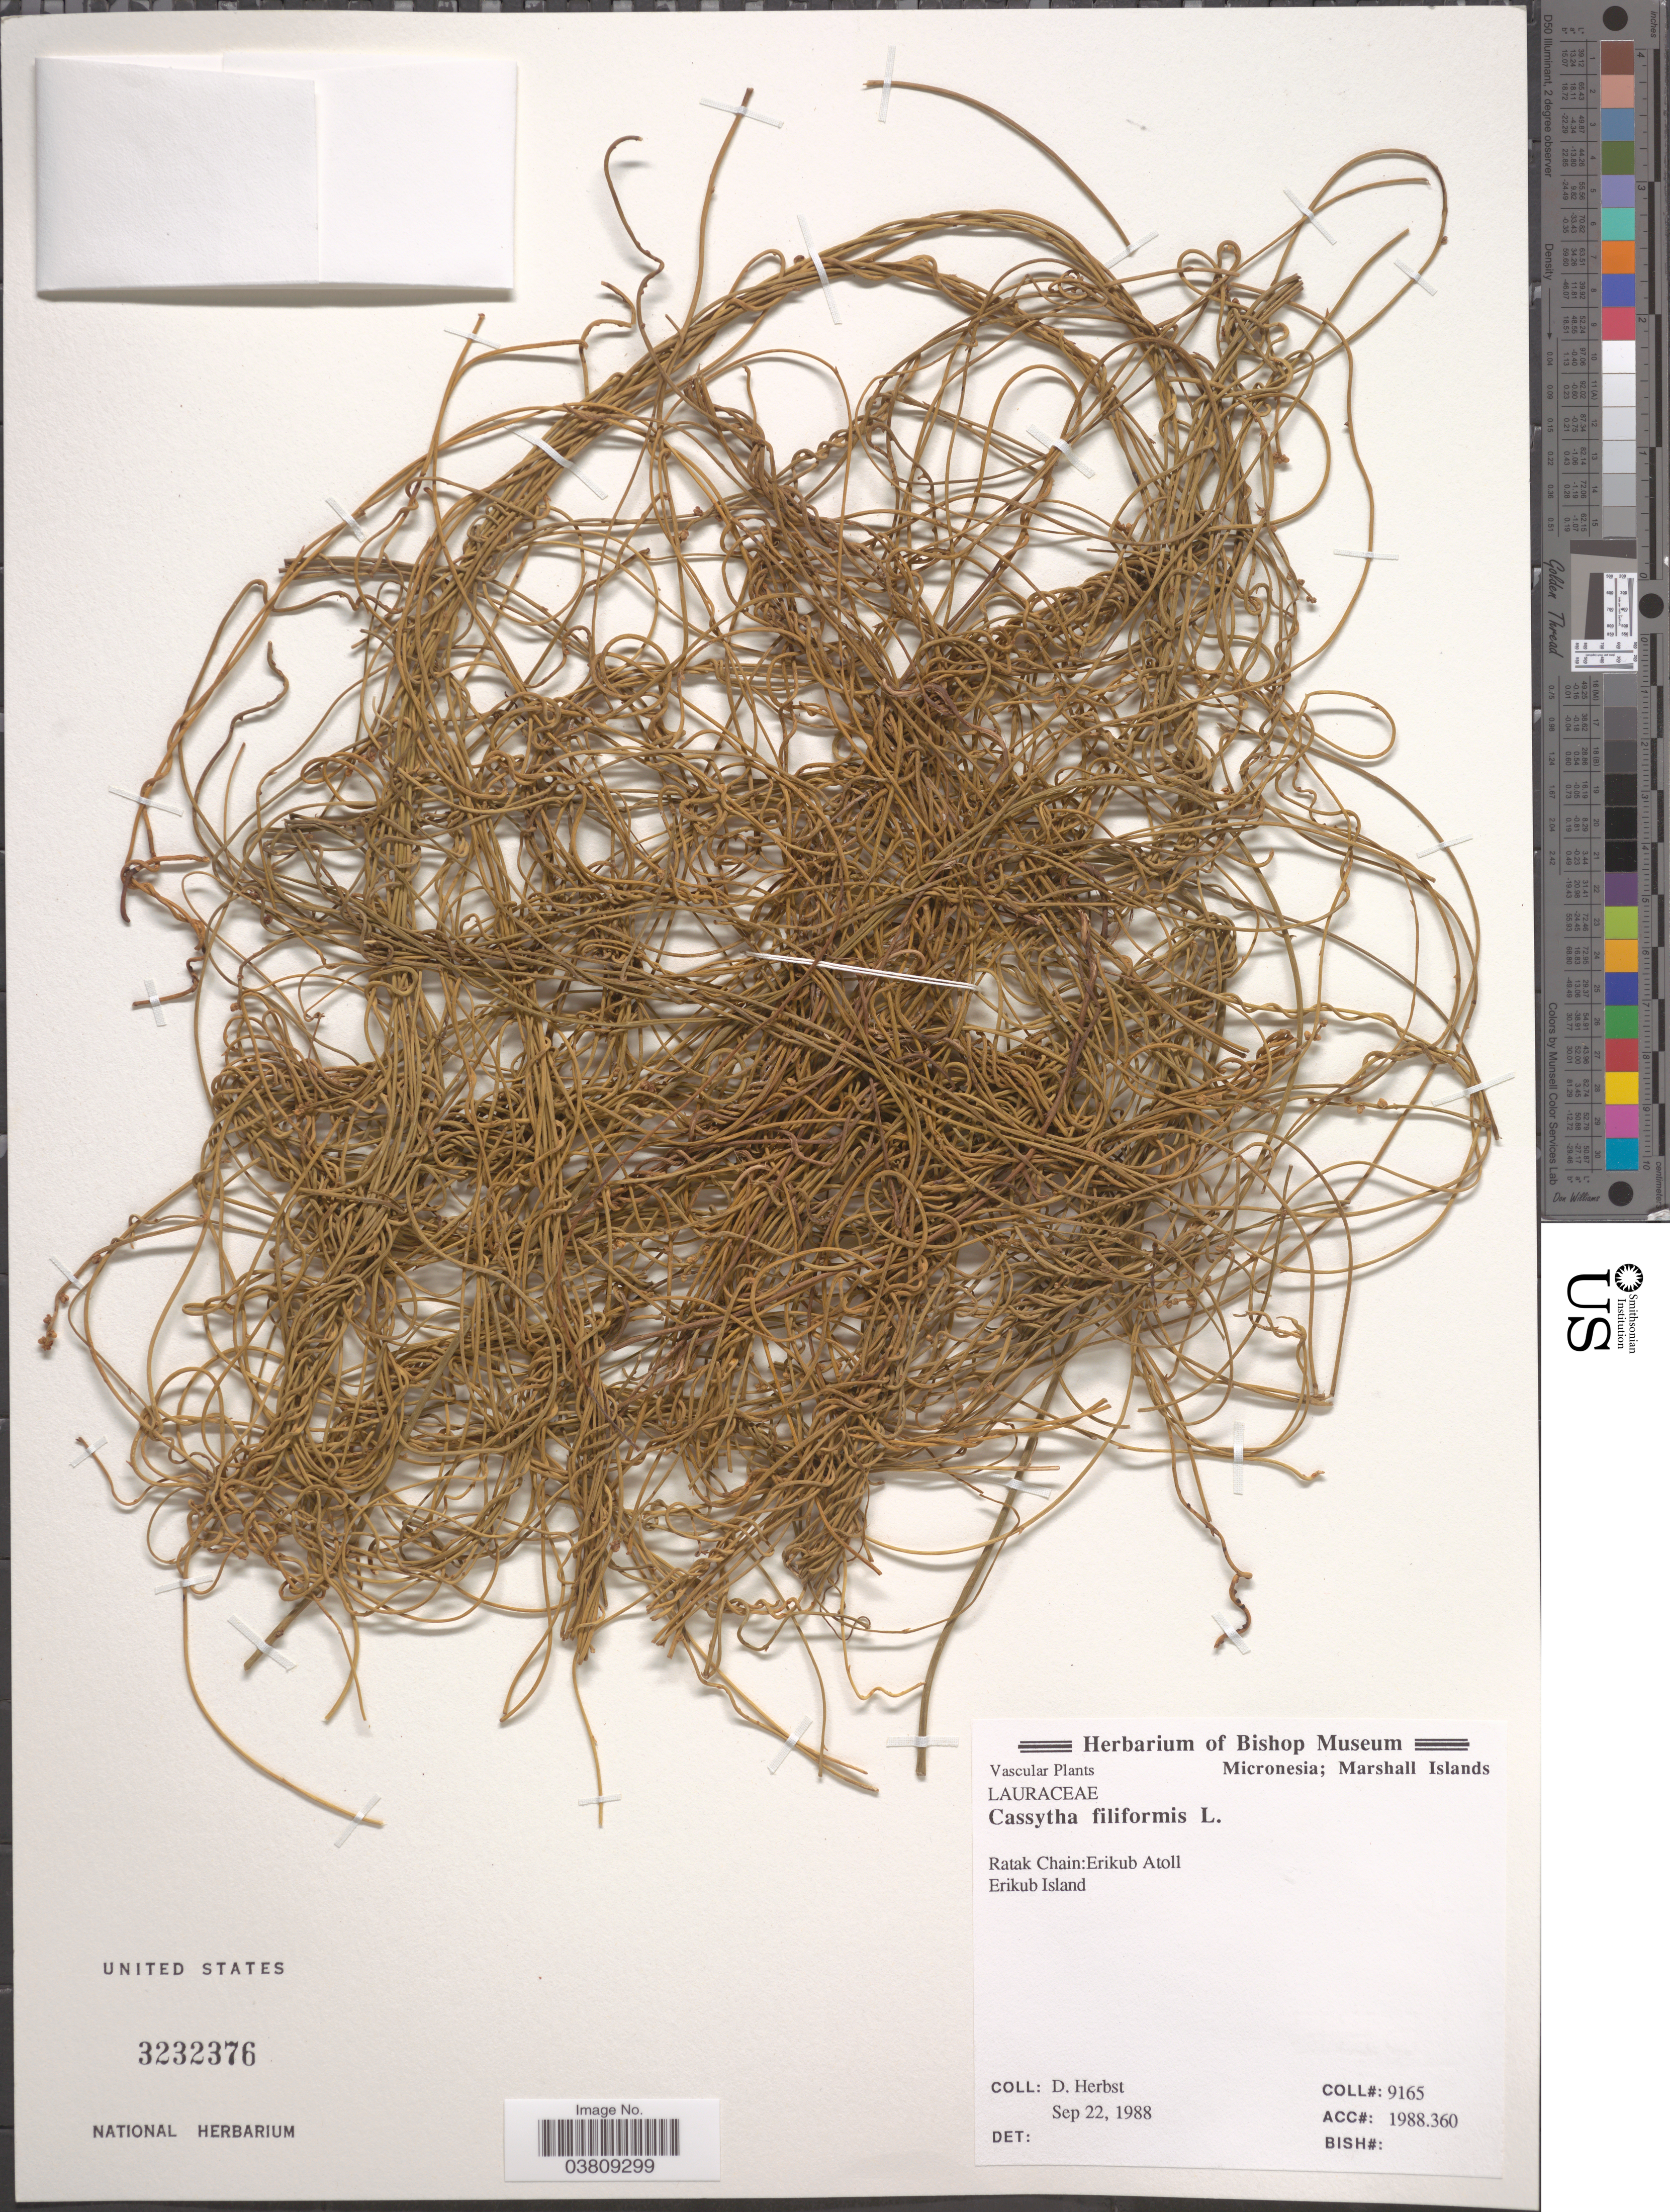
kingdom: Plantae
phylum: Tracheophyta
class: Magnoliopsida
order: Laurales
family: Lauraceae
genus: Cassytha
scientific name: Cassytha filiformis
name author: L.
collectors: D. Herbst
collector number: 9165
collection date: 1988-09-22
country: Marshall Islands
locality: Ratak Chain: Erikub Atoll. Erikub Island.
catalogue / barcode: US 3232376